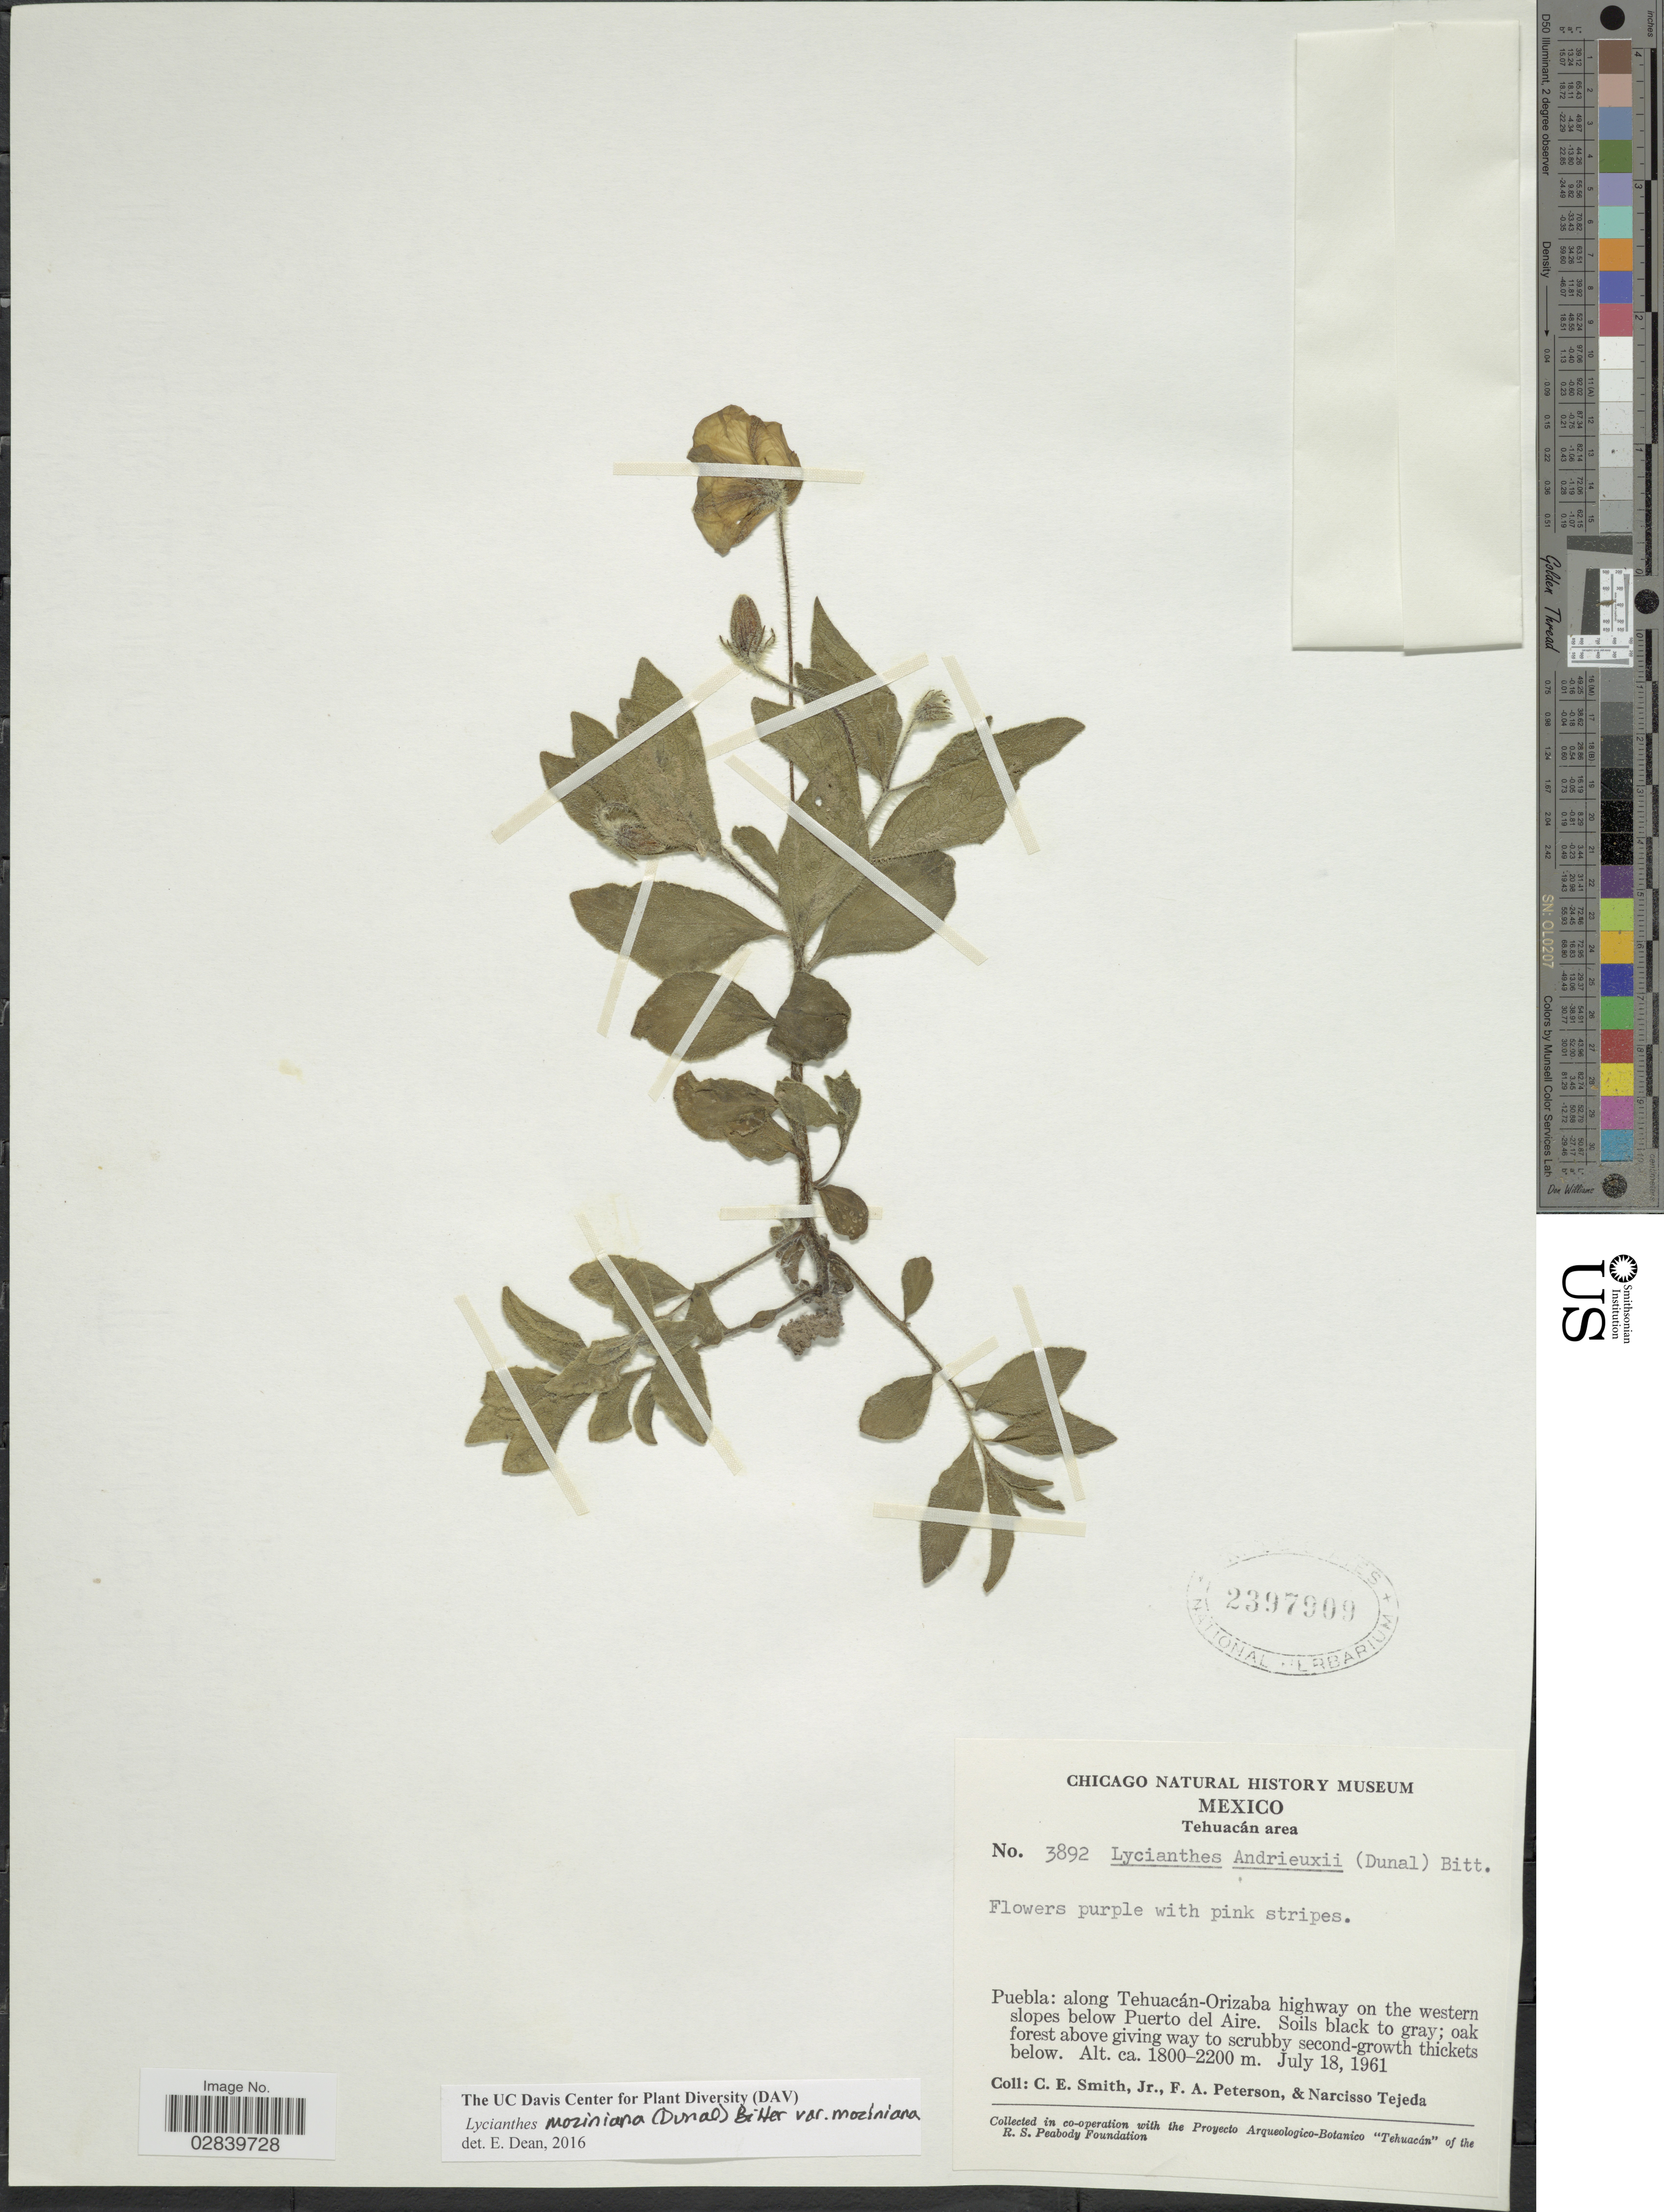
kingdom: Plantae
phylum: Tracheophyta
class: Magnoliopsida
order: Solanales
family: Solanaceae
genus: Lycianthes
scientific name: Lycianthes moziniana var. oaxacana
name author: E. Dean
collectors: C. E. Smith Jr., F. A. Peterson & N. Tejeda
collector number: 3892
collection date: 1961-07-18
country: Mexico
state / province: Puebla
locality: Tehuacán area, along Tehuacán-Orizaba highway on the western slopes below Puerto del Aire.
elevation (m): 1800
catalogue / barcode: US 2397909